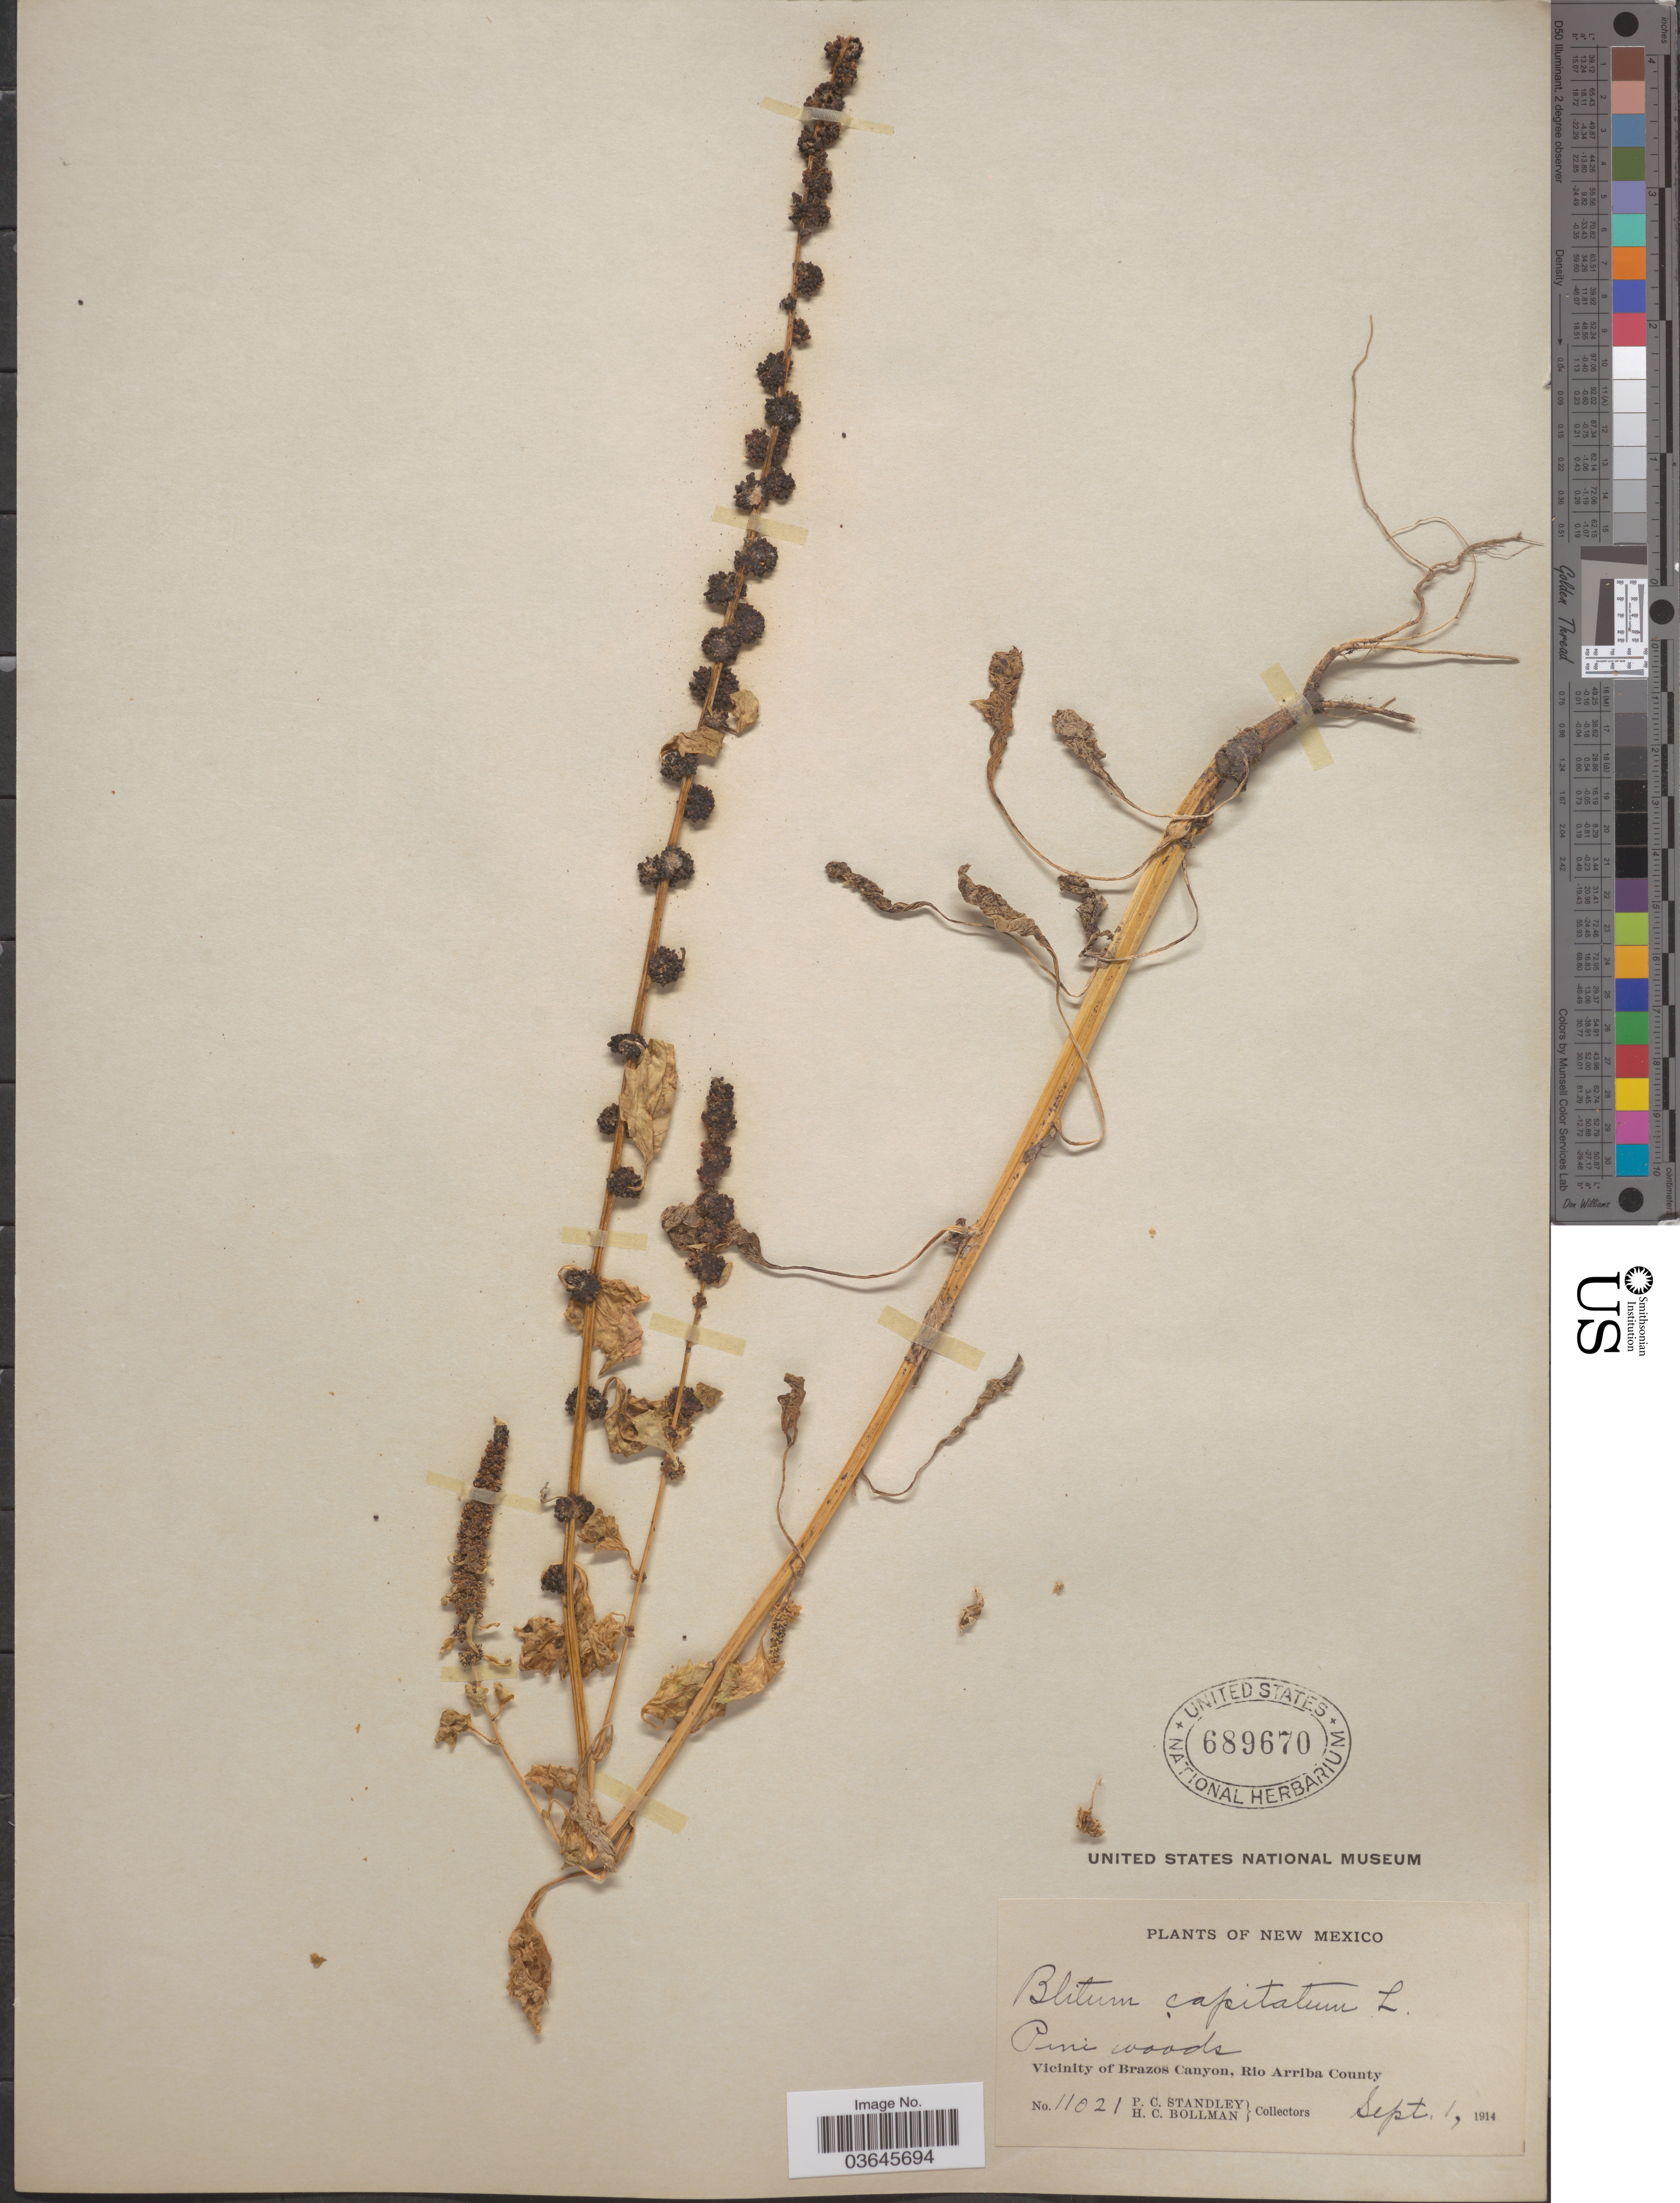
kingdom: Plantae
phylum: Tracheophyta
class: Magnoliopsida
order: Caryophyllales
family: Amaranthaceae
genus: Blitum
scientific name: Blitum capitatum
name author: L.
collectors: P. C. Standley & H. C. Bollman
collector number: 11021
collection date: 1914-09-01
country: United States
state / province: New Mexico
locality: Vicinity of Brazos Canyon, Rio Arriba County.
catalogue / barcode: US 689670